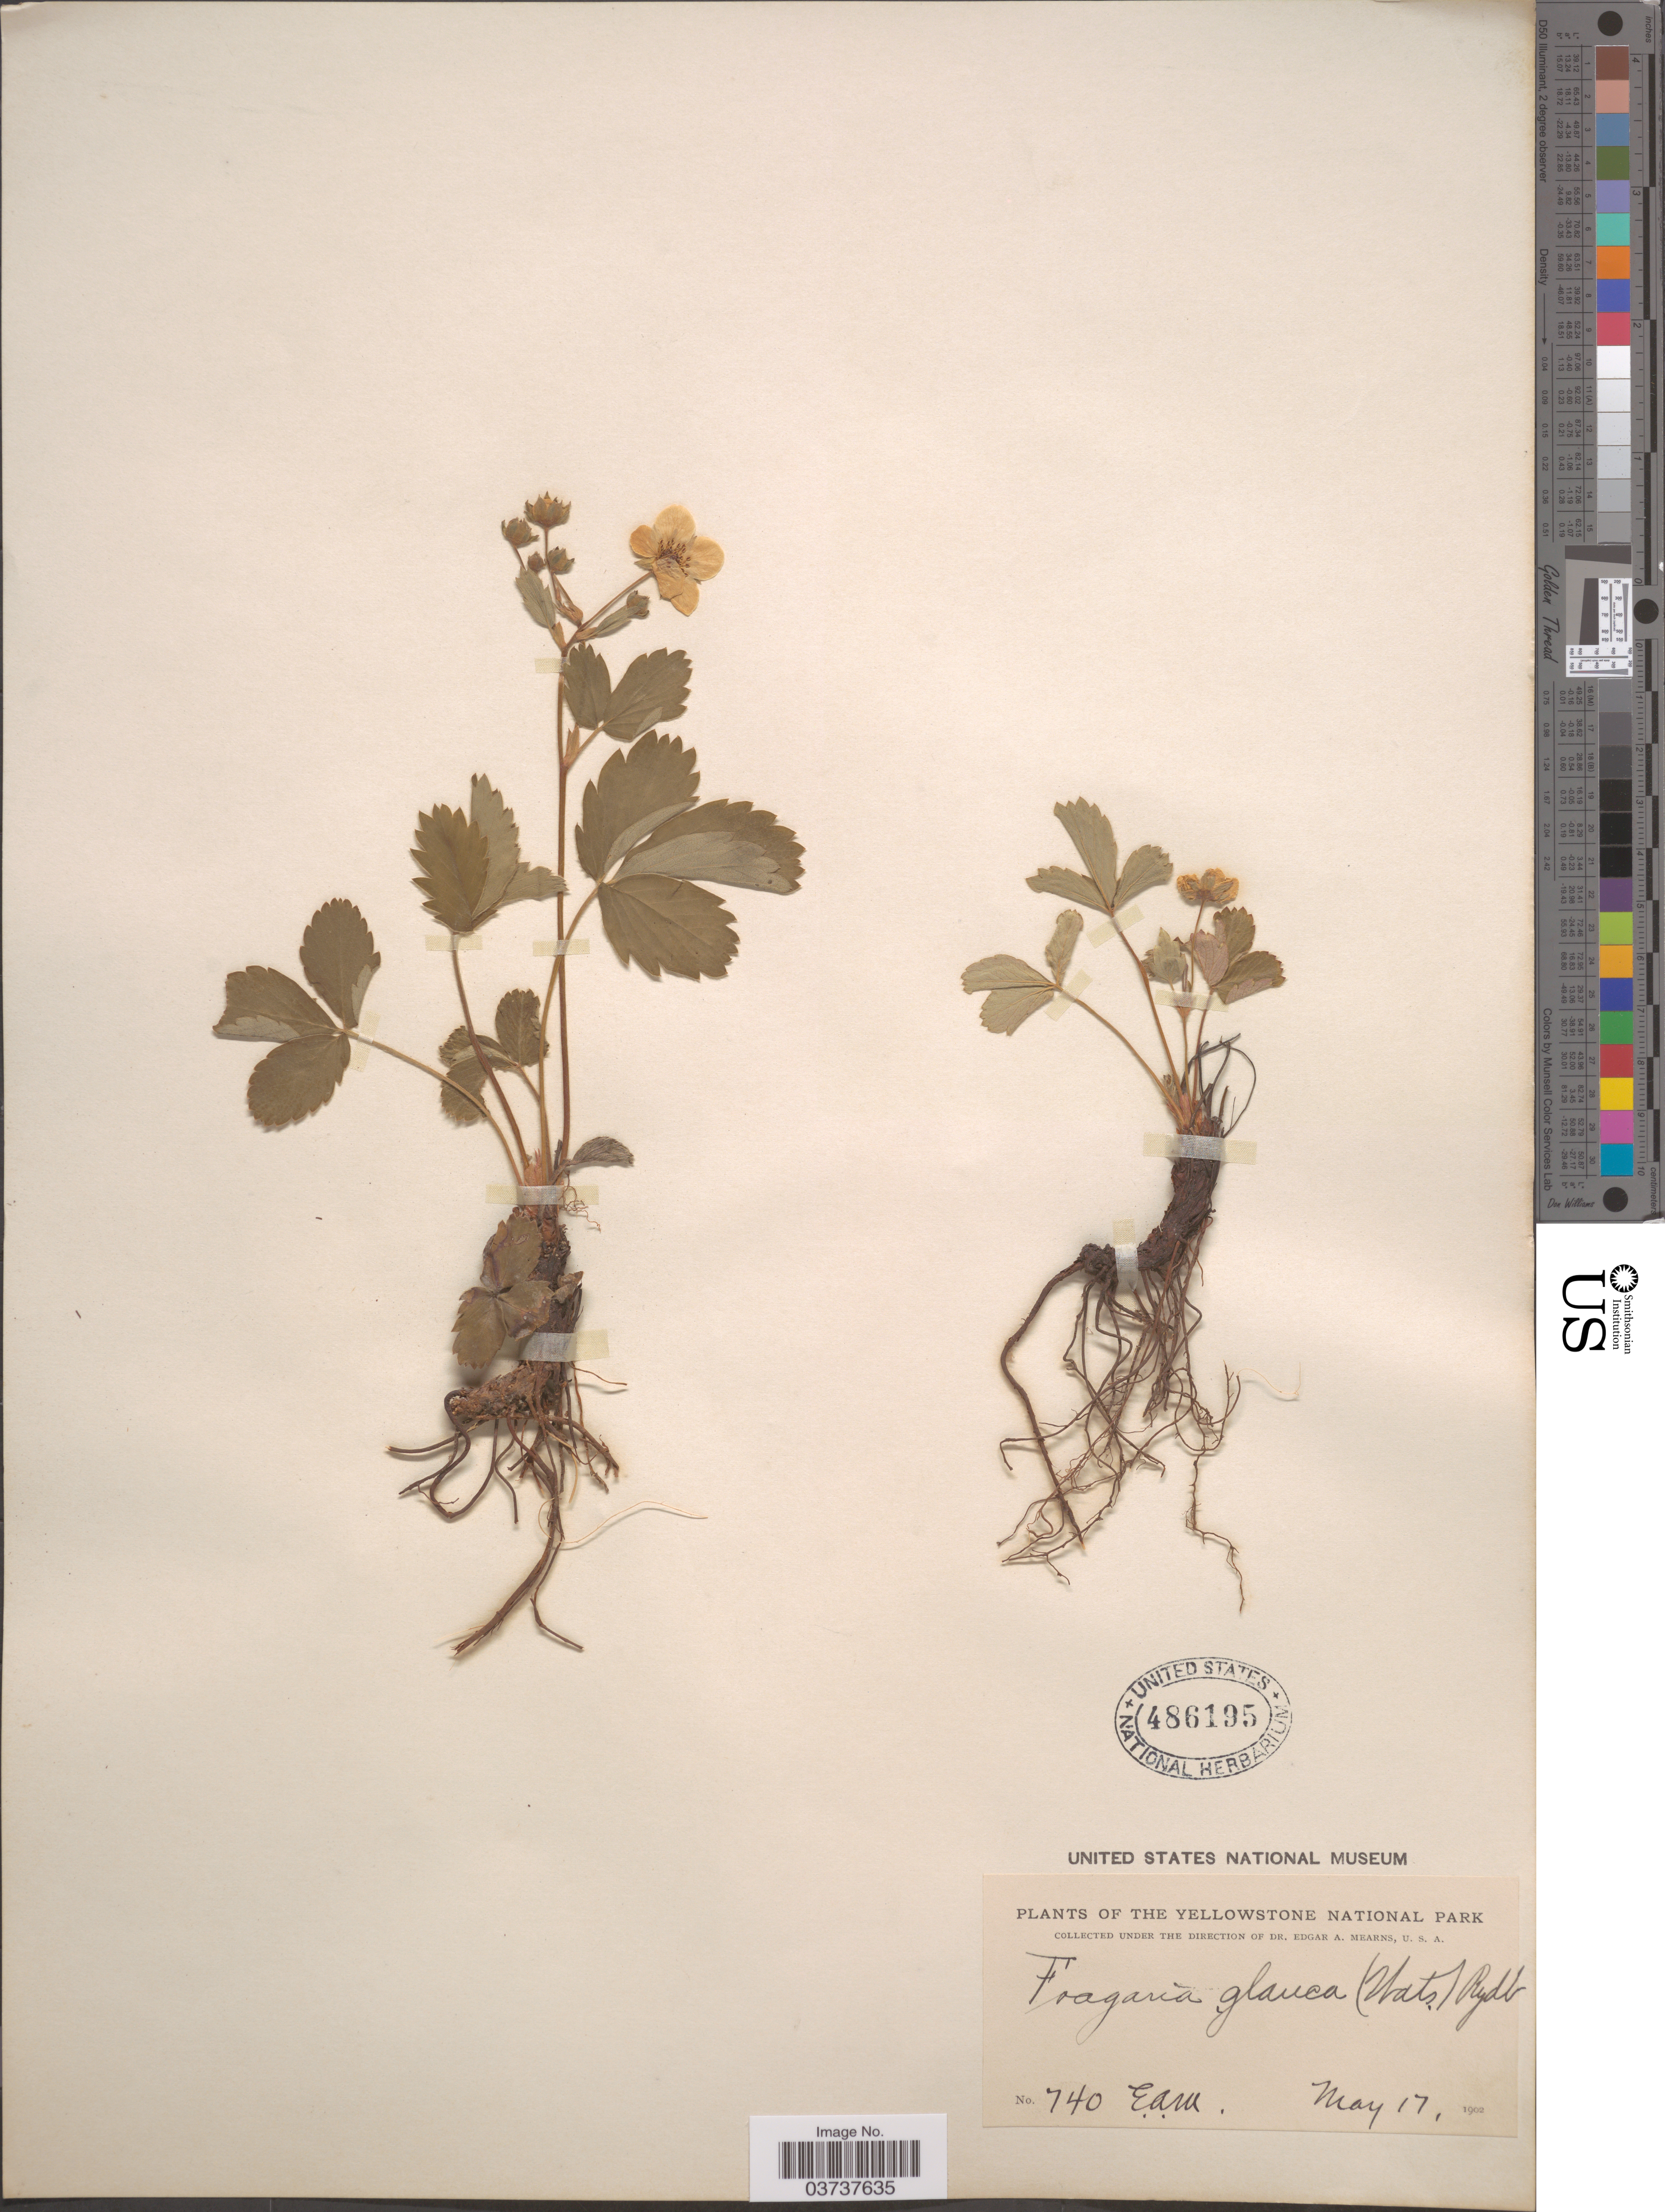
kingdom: Plantae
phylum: Tracheophyta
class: Magnoliopsida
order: Rosales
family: Rosaceae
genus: Fragaria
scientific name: Fragaria virginiana subsp. glauca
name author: (S. Watson) Staudt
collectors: E. A. Mearns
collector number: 740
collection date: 1902-05-17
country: United States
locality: The Yellowstone National Park.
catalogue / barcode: US 486195